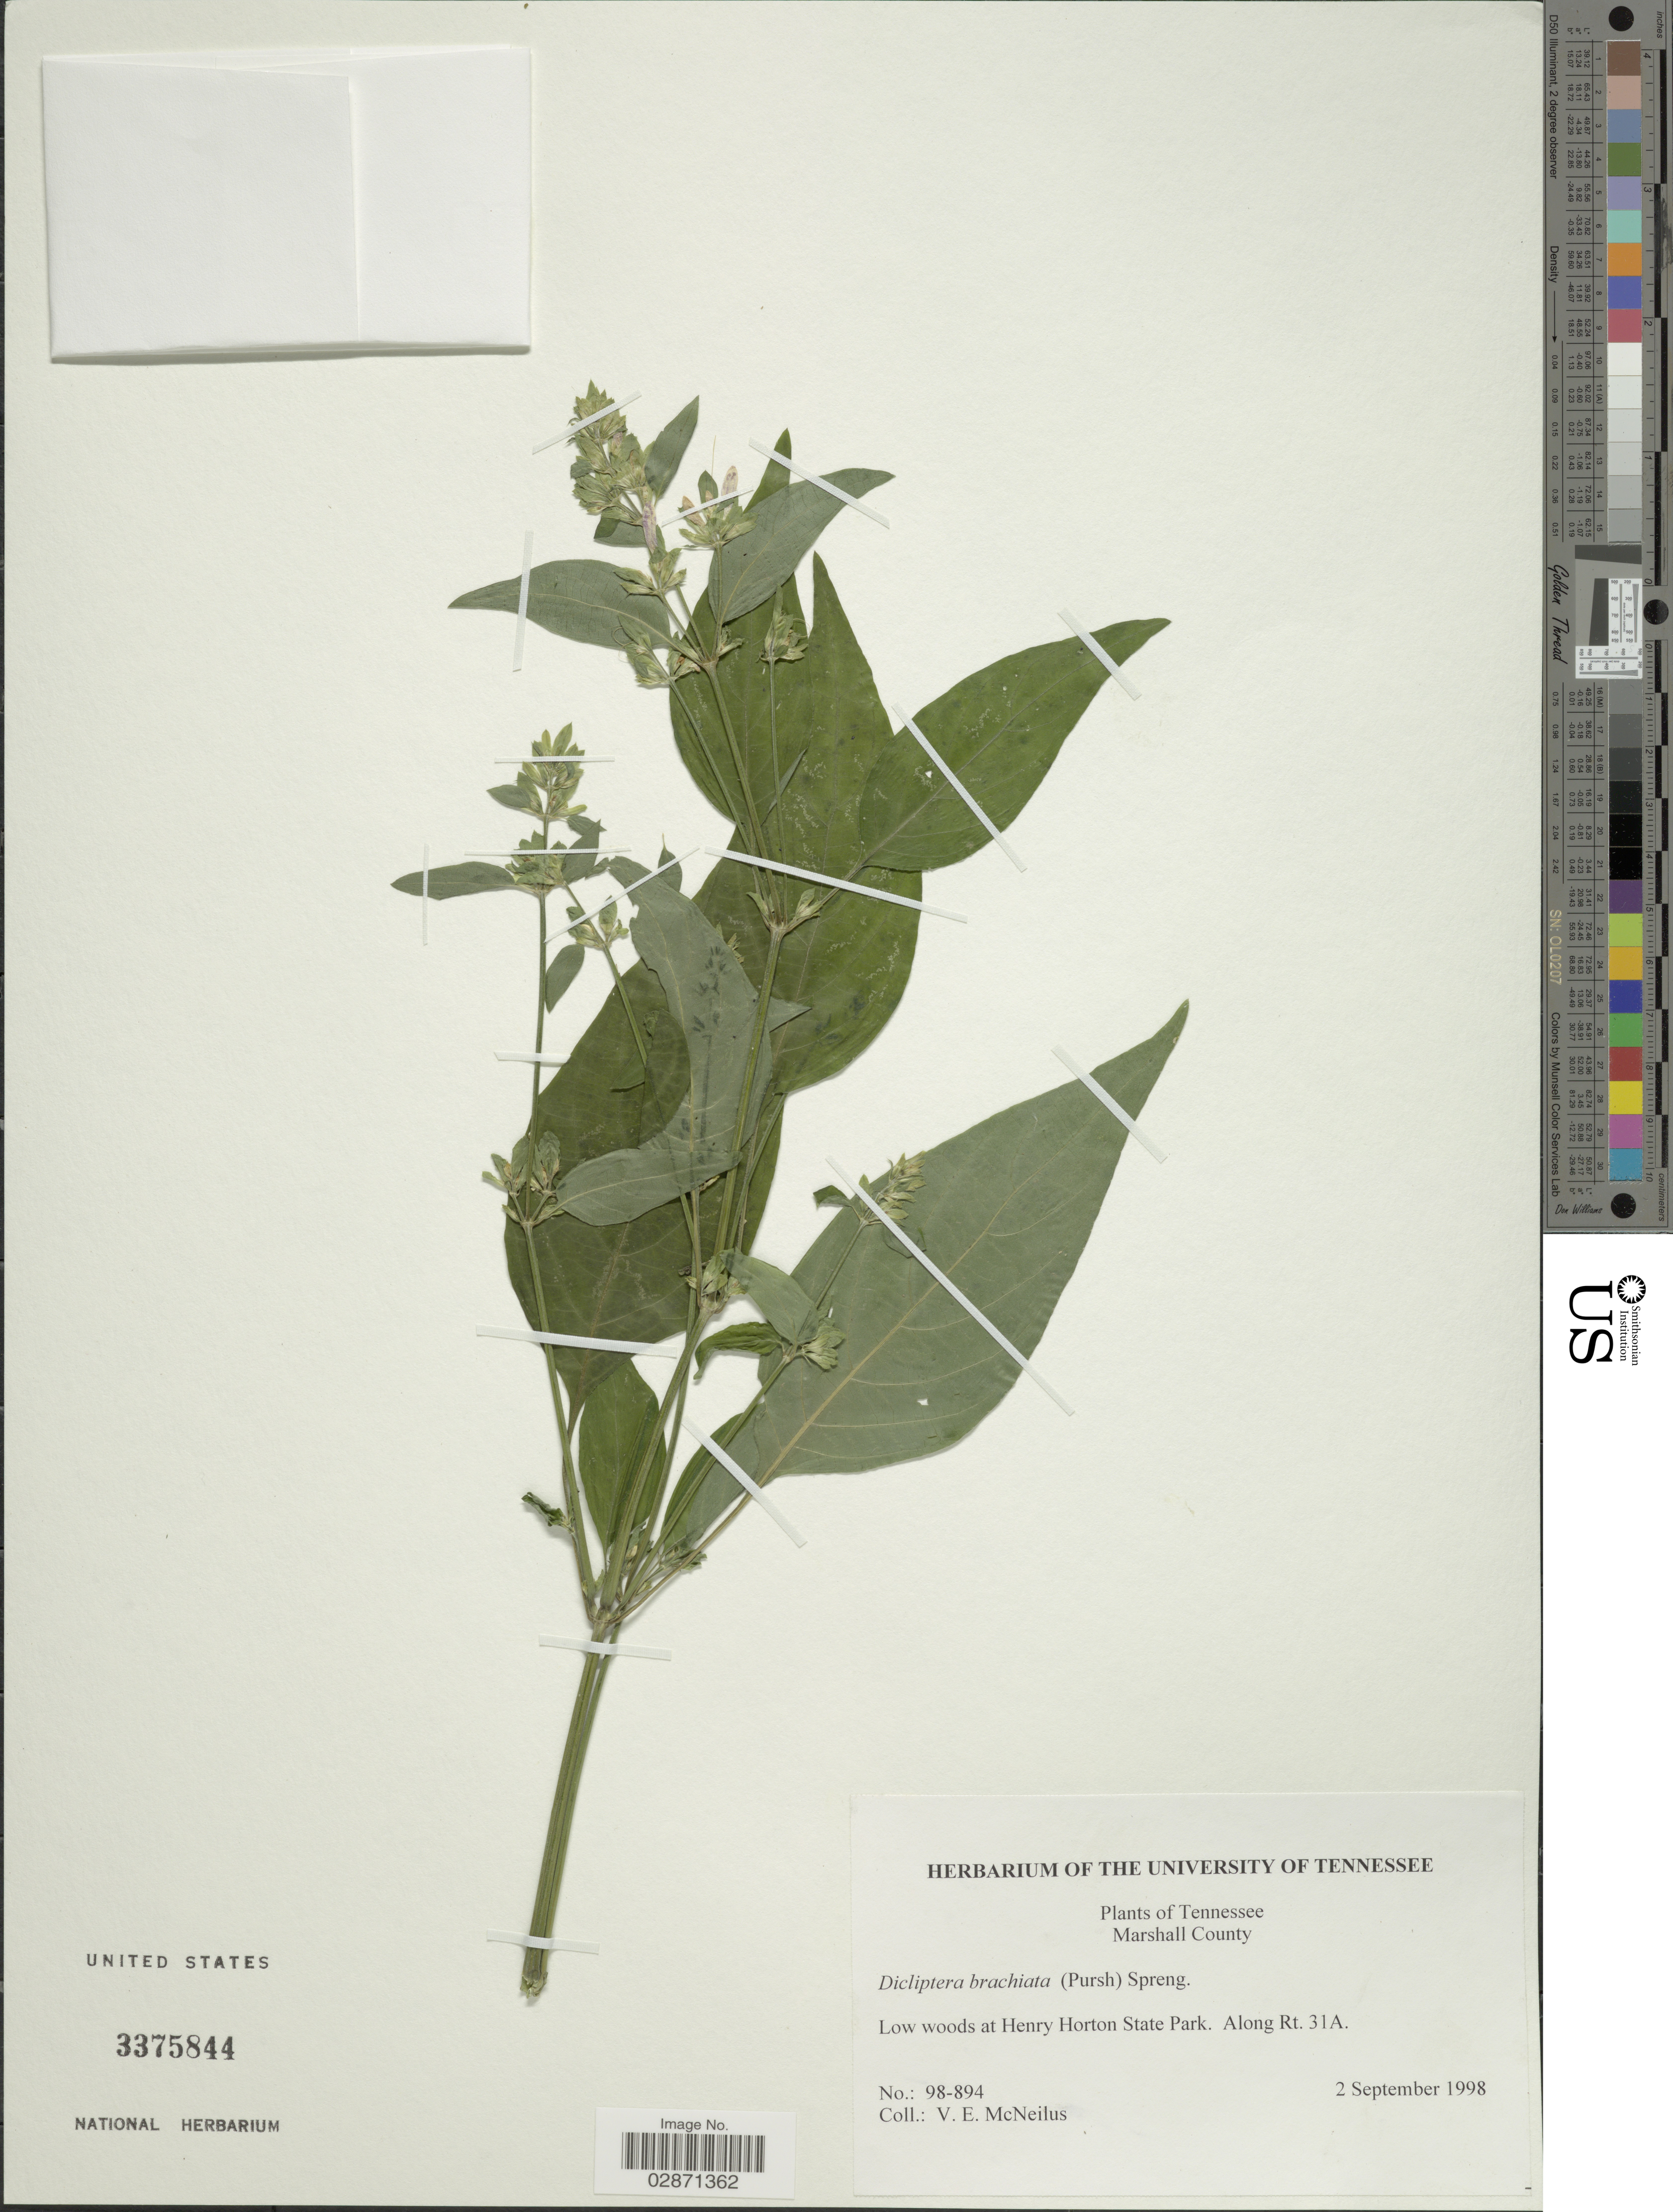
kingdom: Plantae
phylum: Tracheophyta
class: Magnoliopsida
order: Lamiales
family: Acanthaceae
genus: Dicliptera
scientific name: Dicliptera brachiata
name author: (Pursh) Spreng.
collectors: V. Mcneilus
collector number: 98-894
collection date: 1998-09-02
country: United States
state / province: Tennessee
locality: Marshall County. Low woods at Henry Horton State Park. Along Rt. 31 A.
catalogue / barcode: US 3375844